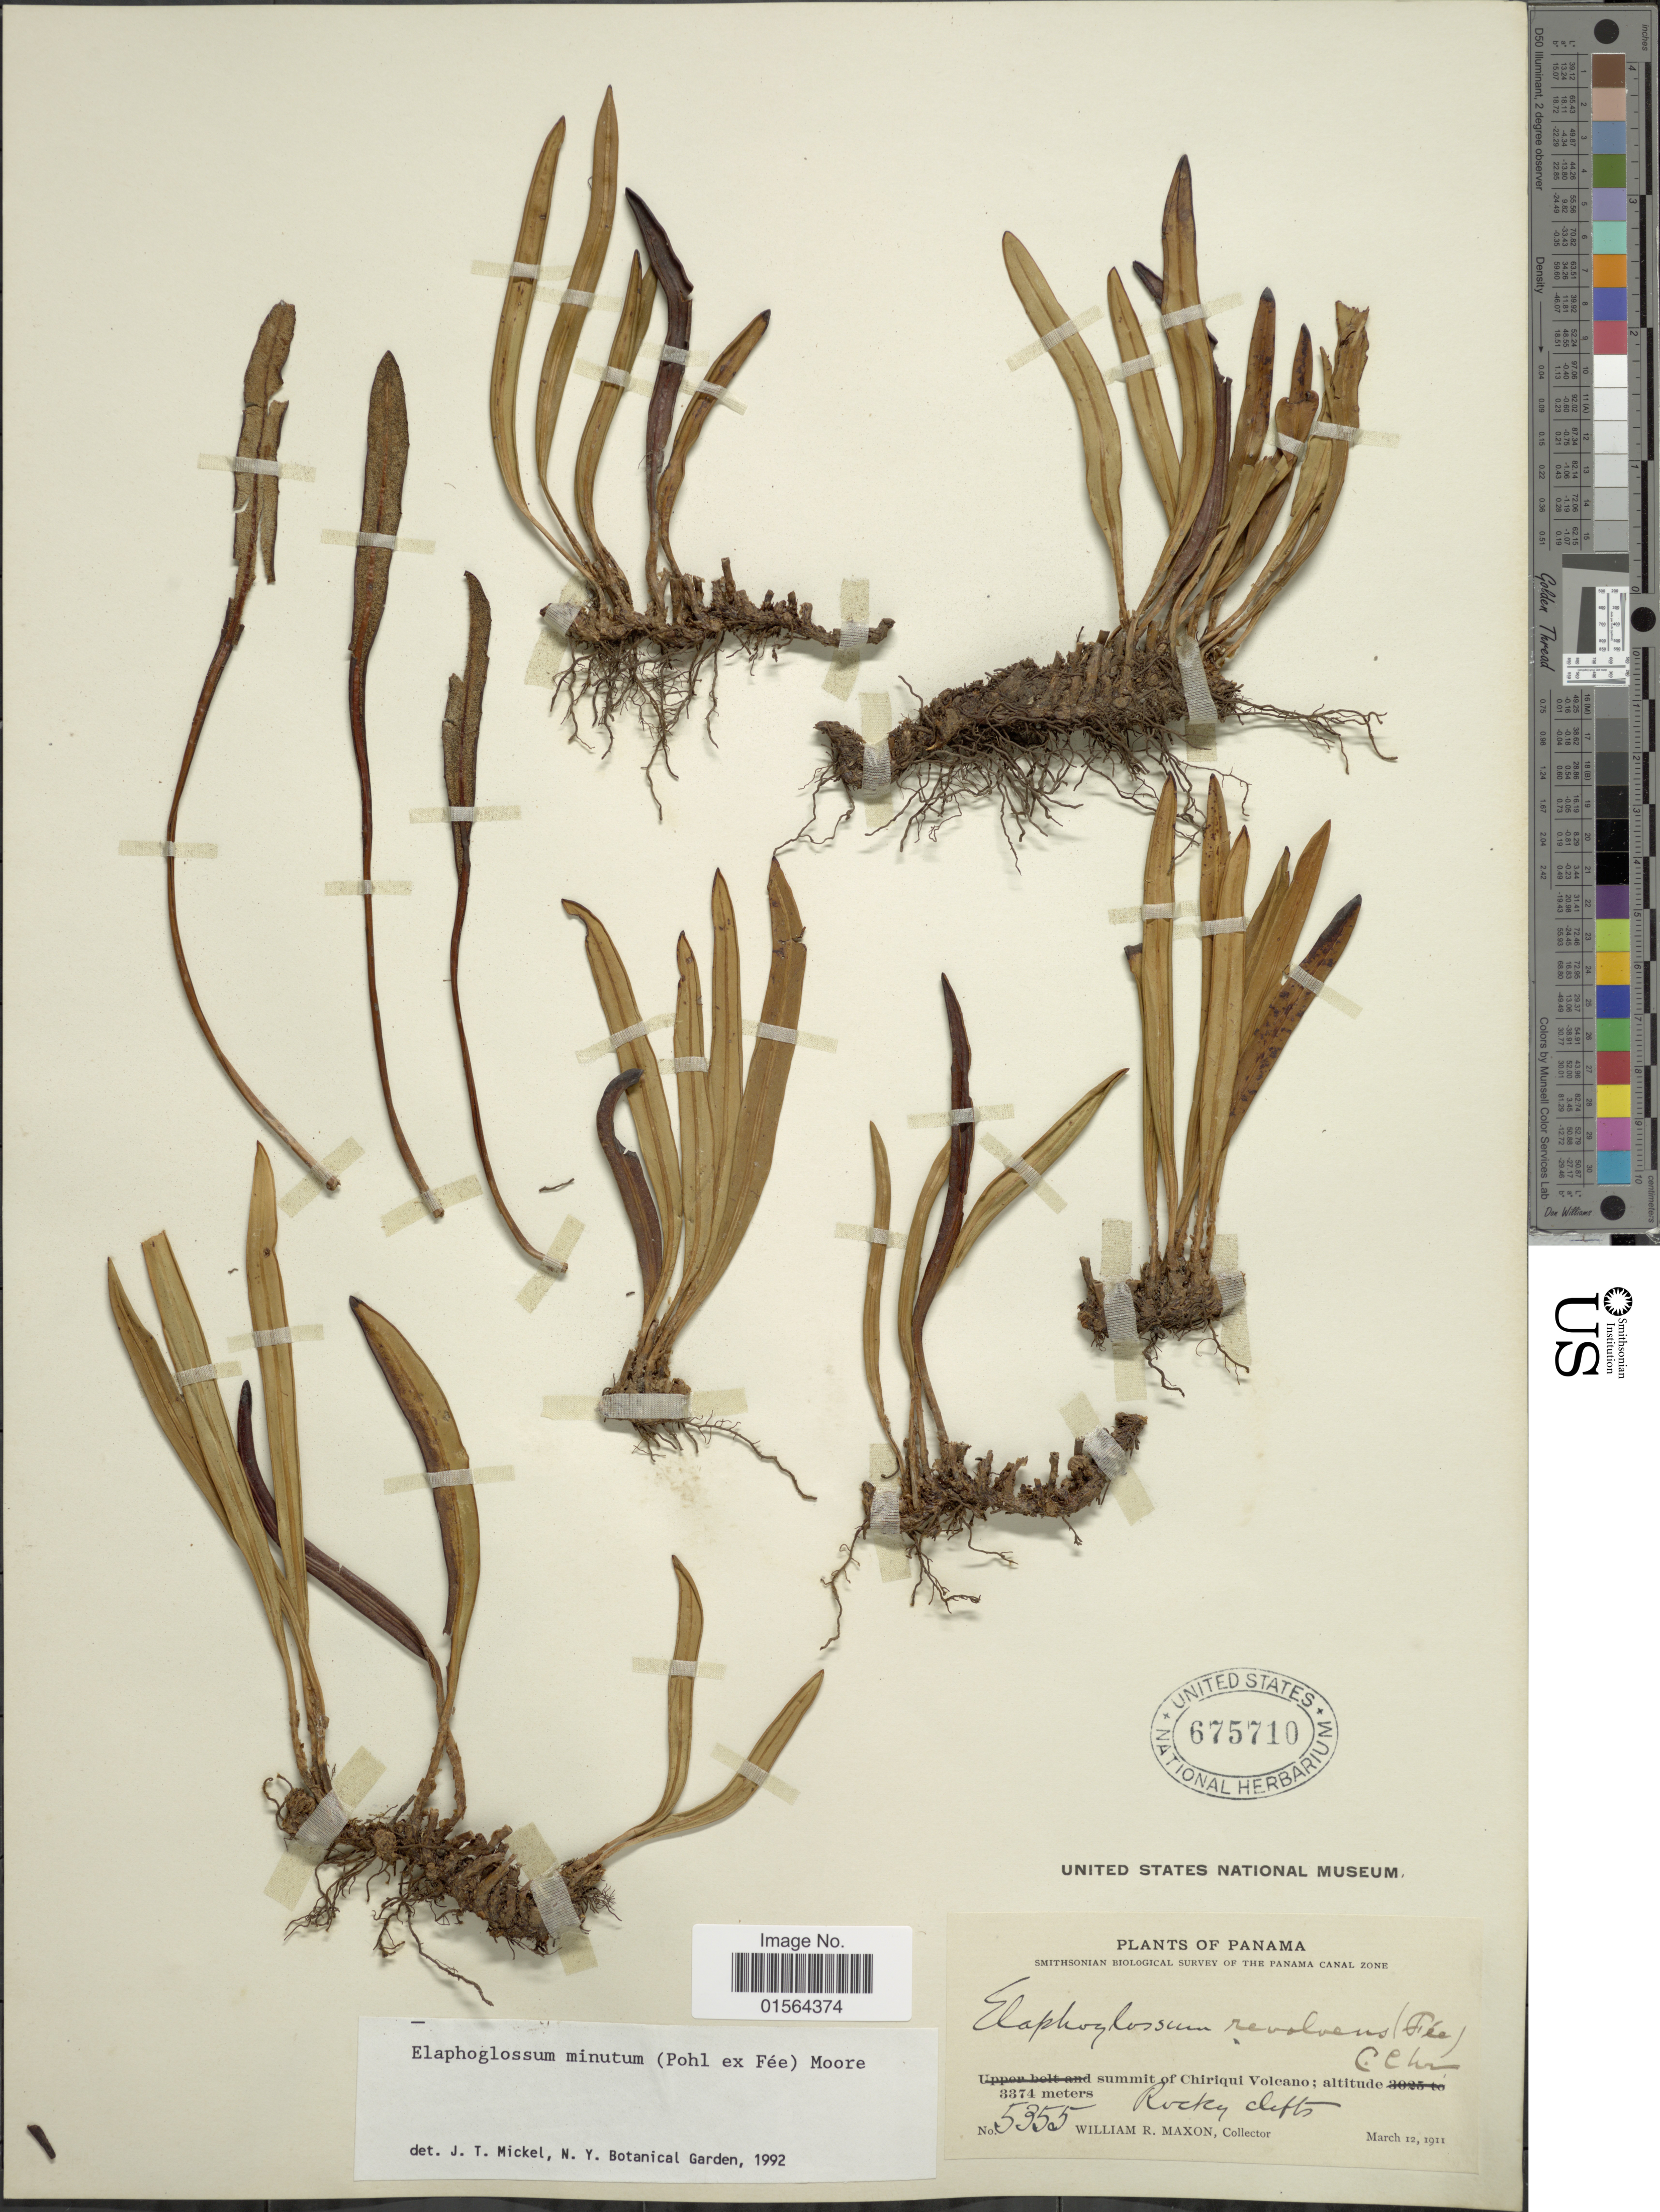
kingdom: Plantae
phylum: Tracheophyta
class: Polypodiopsida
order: Polypodiales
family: Dryopteridaceae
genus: Elaphoglossum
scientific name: Elaphoglossum miniatum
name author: (Christ) Christ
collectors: W. R. Maxon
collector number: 5355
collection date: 1911-03-12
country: Panama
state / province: Chiriqui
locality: Summitof Chiriqui Volcano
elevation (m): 3374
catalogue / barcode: US 675710